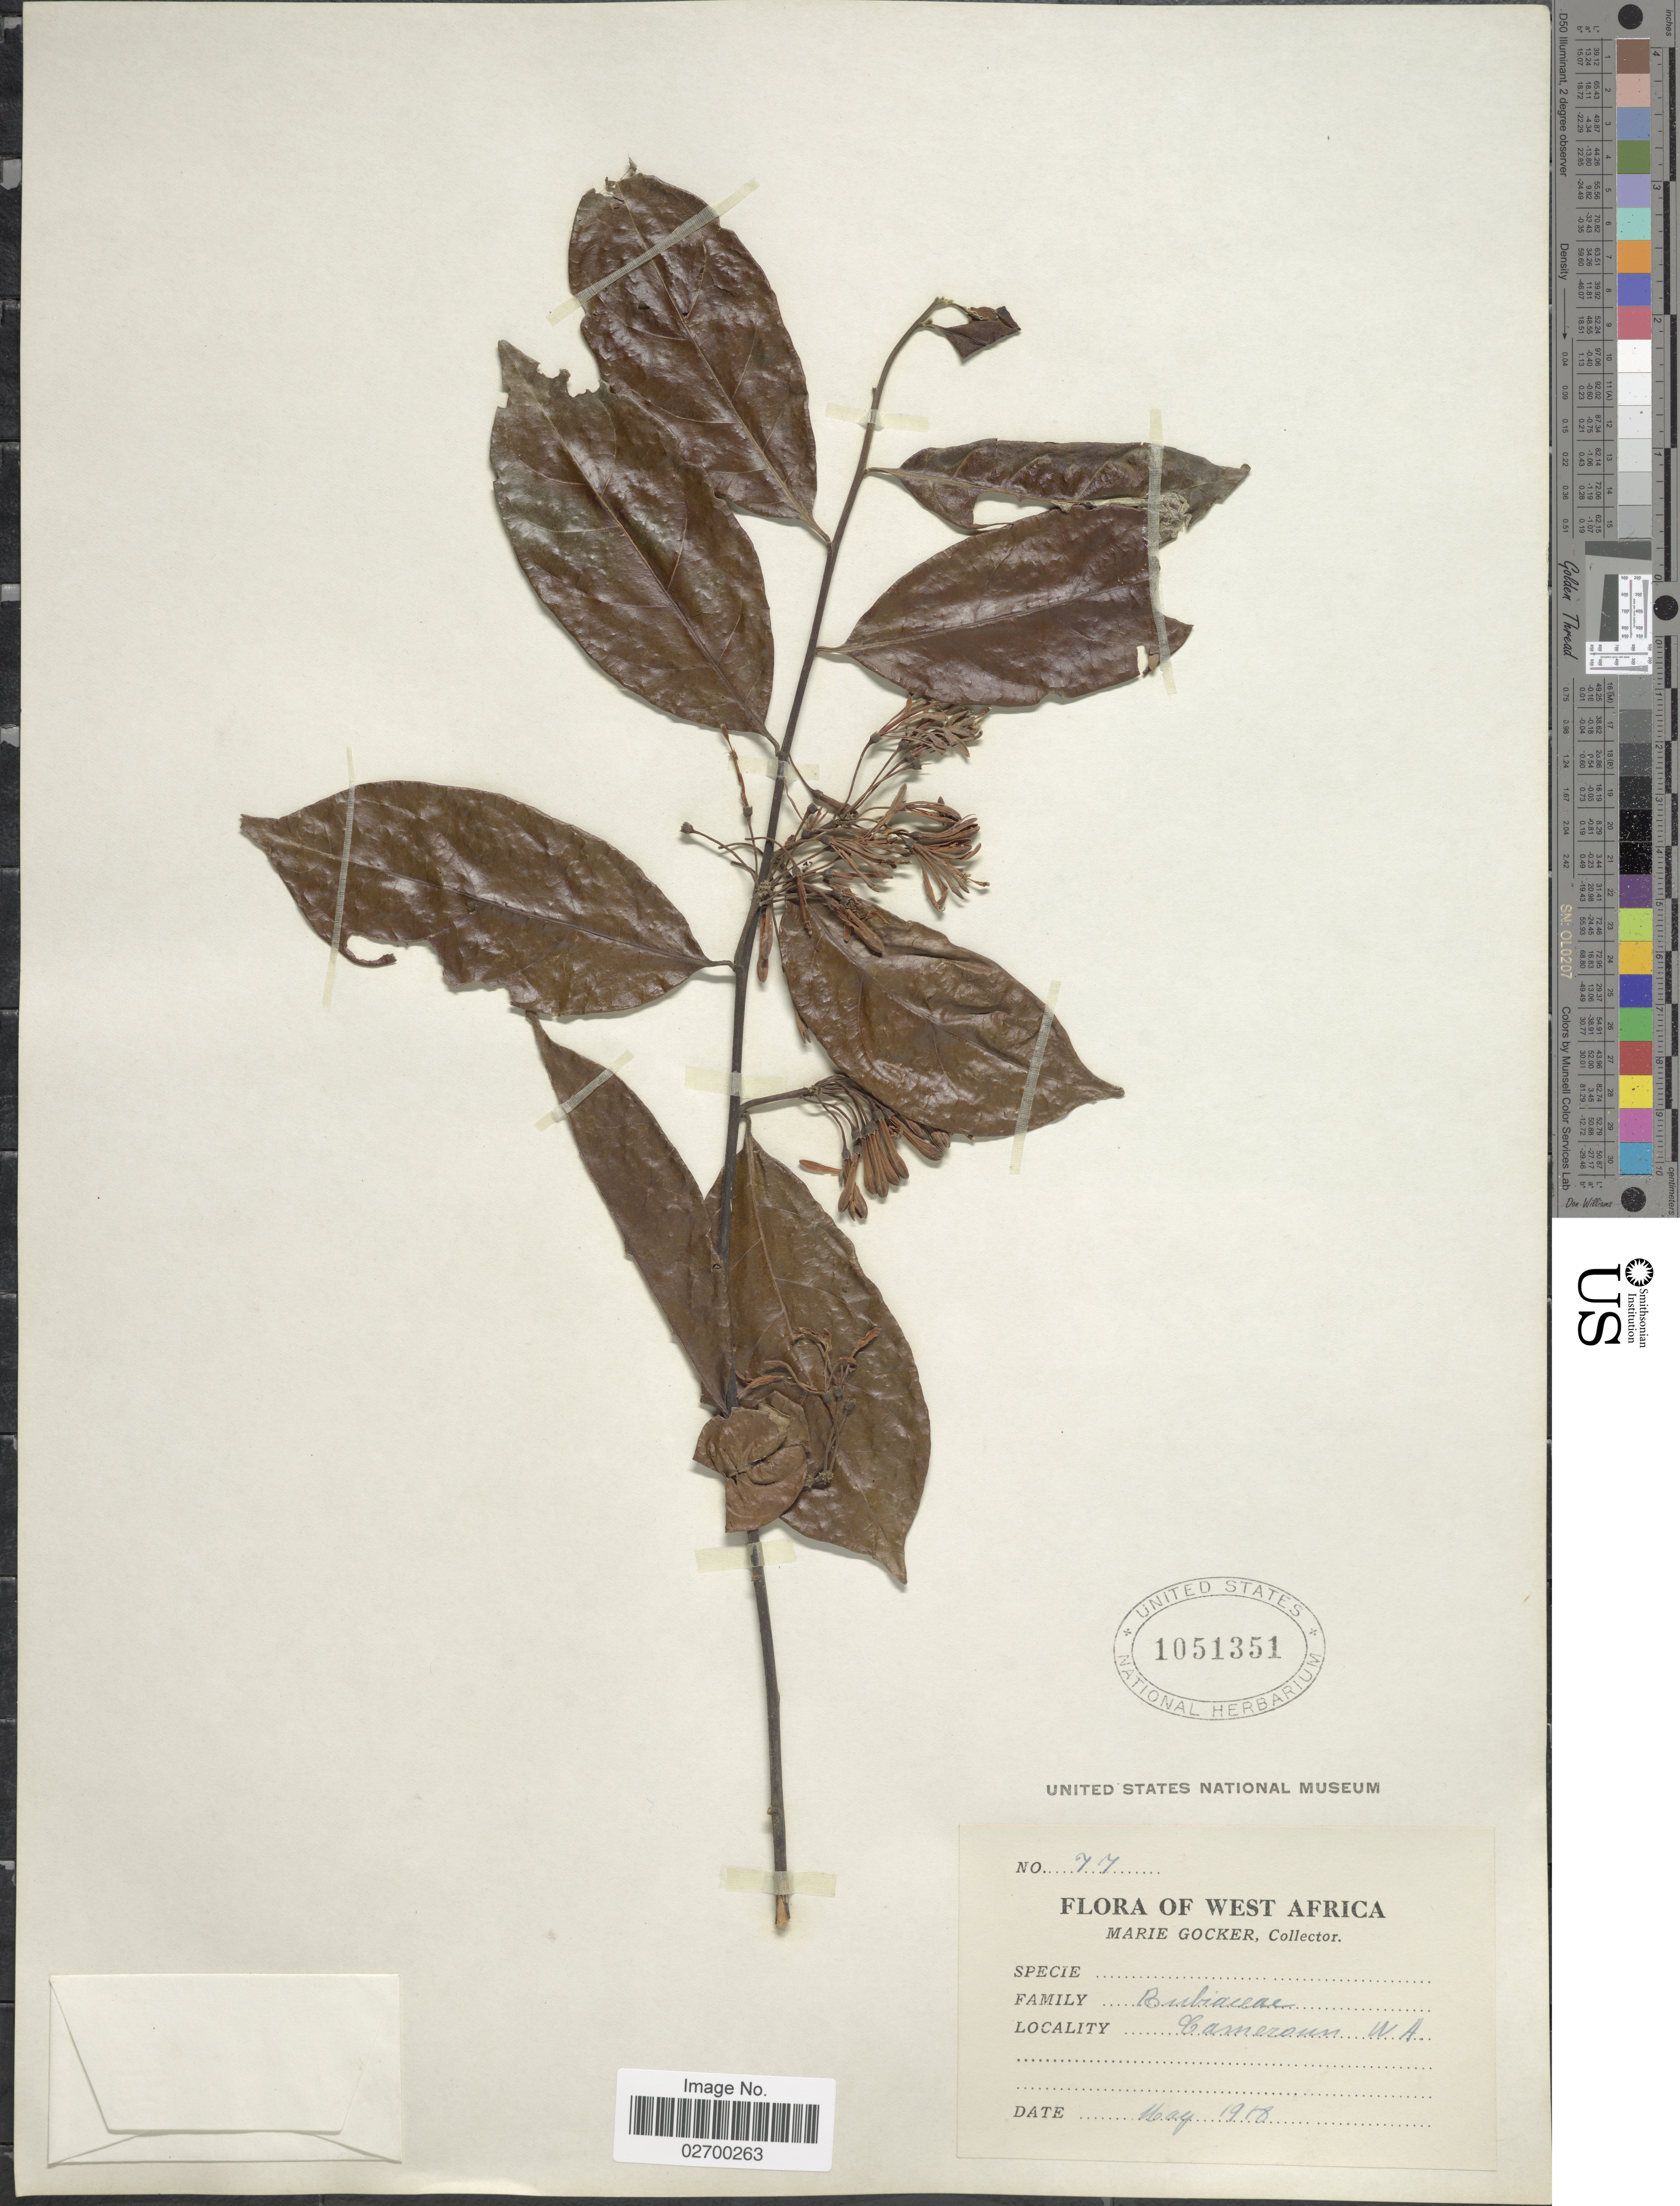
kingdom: Plantae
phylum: Tracheophyta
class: Magnoliopsida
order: Gentianales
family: Rubiaceae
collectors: M. Gocker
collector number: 77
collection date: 1918-05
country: Cameroon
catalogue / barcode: US 1051351